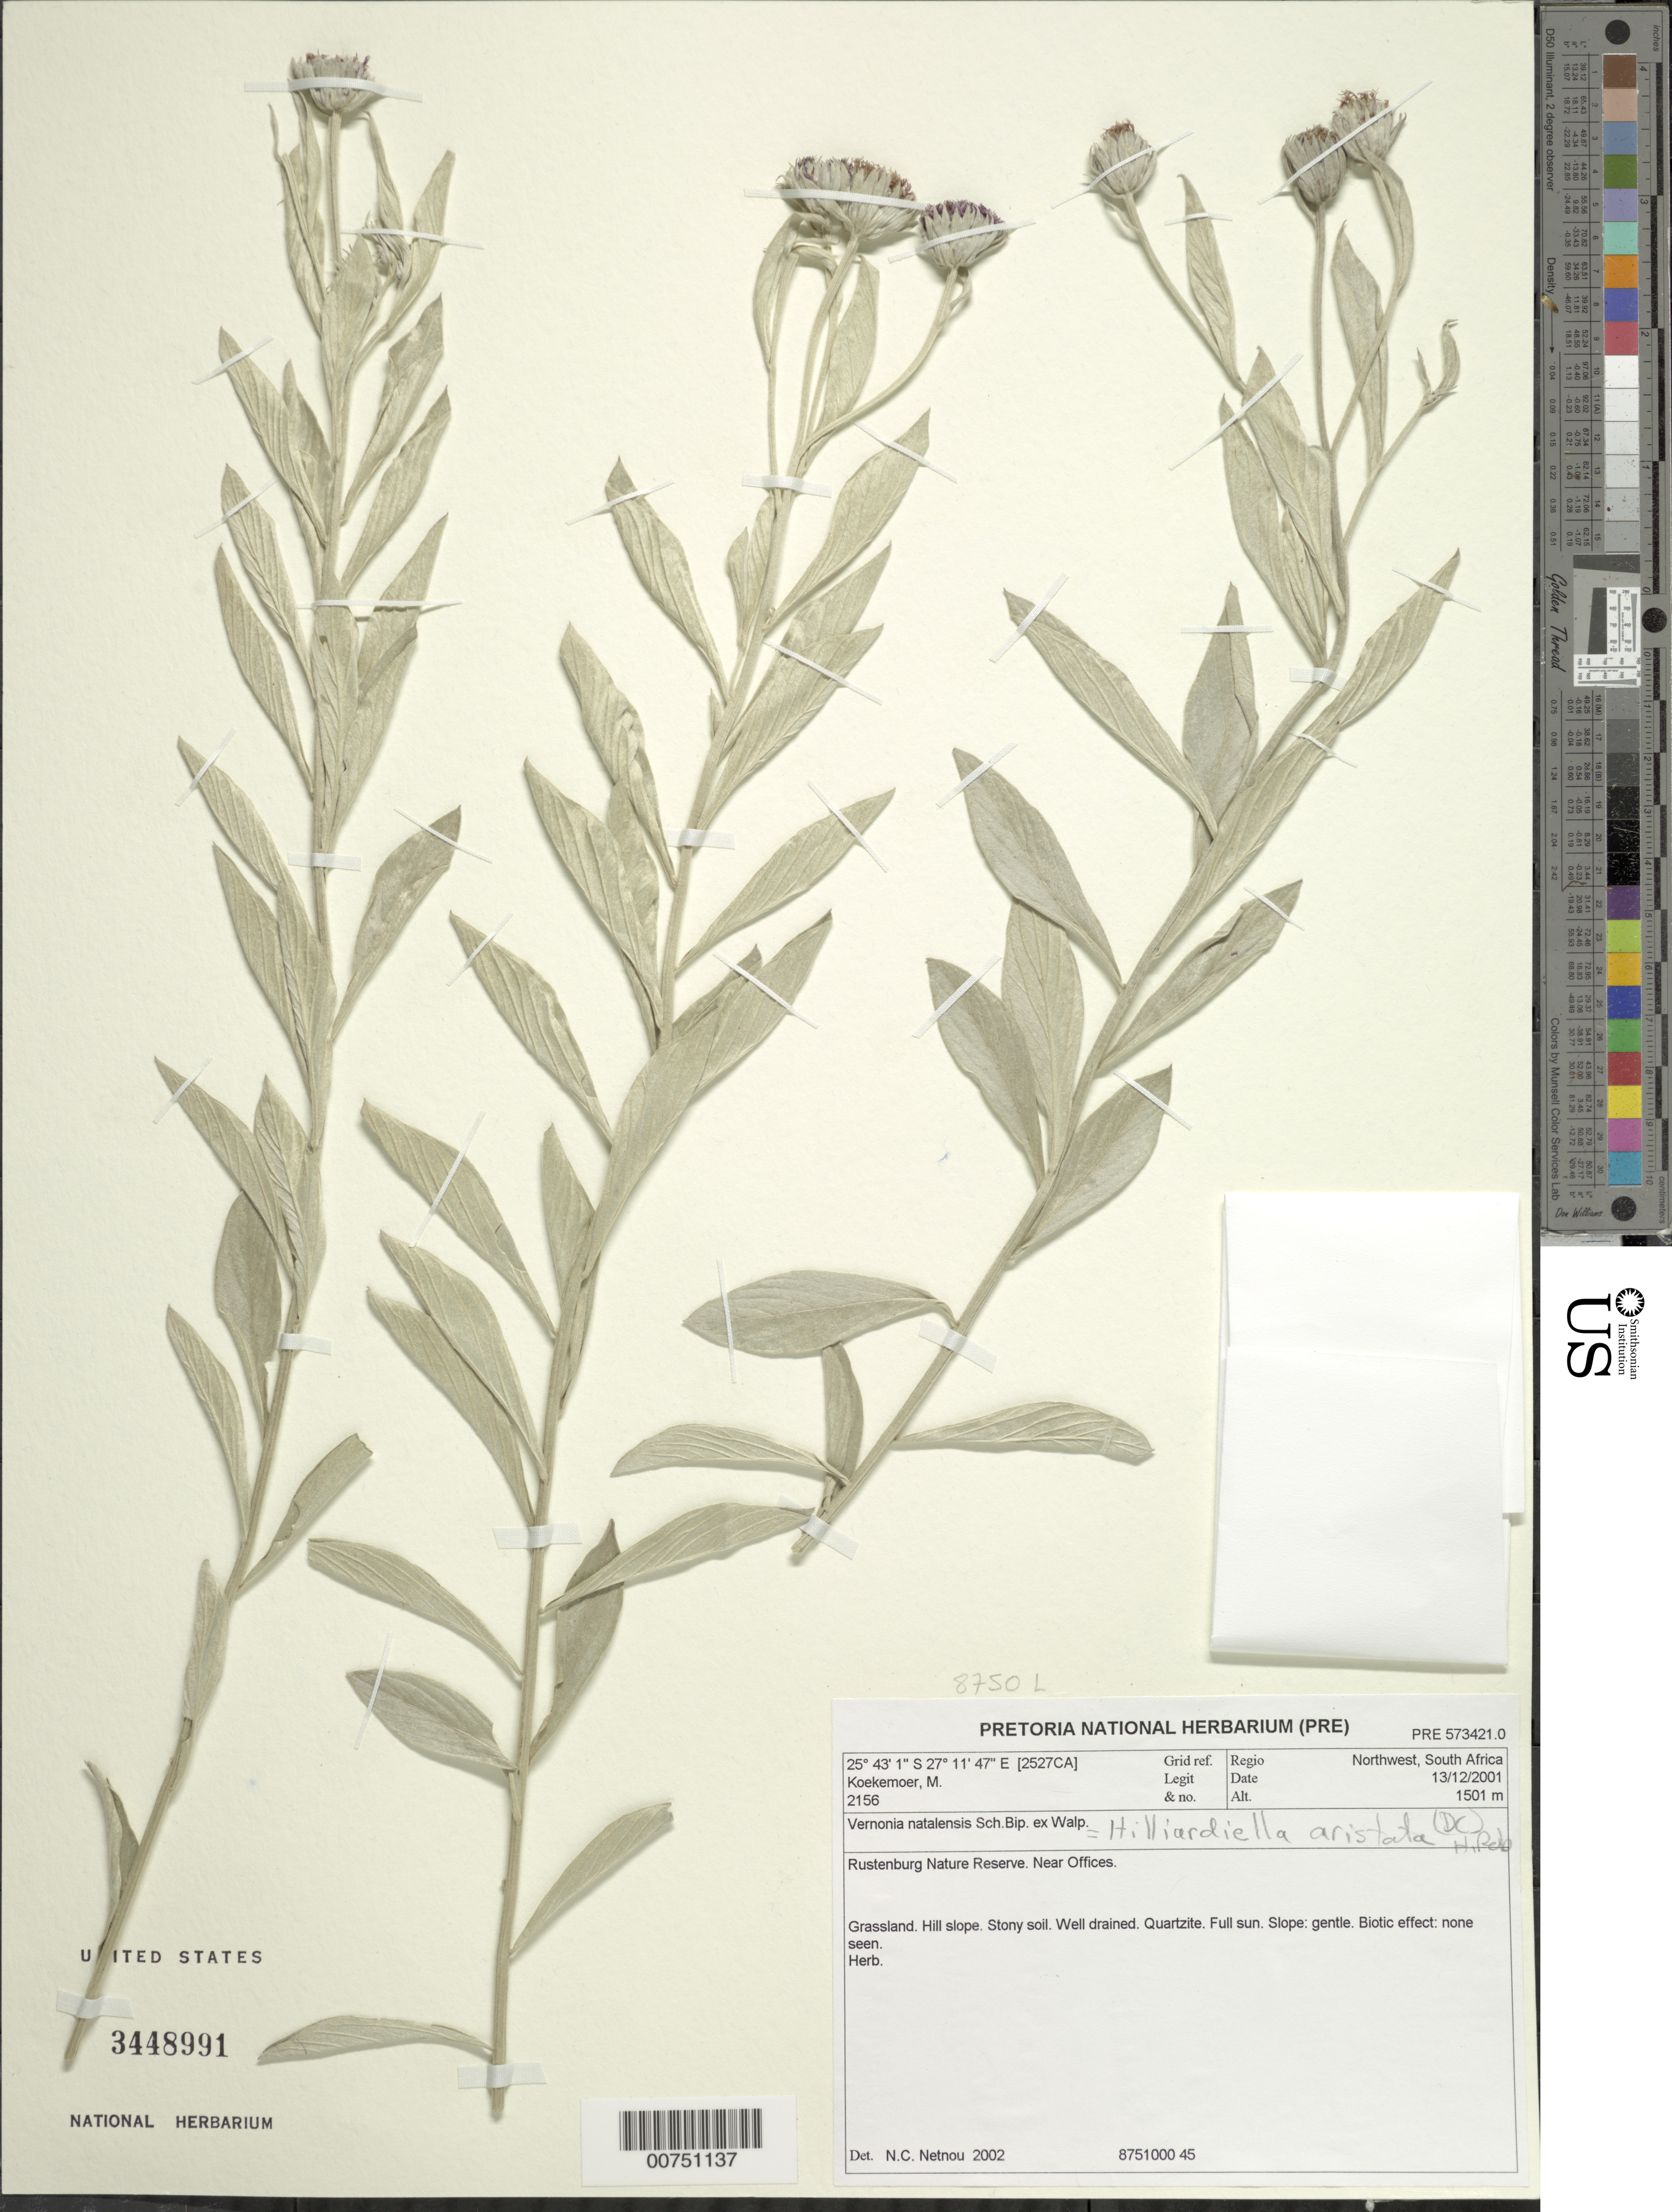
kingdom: Plantae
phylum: Tracheophyta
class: Magnoliopsida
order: Asterales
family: Asteraceae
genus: Hilliardiella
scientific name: Hilliardiella aristata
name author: (DC.) H. Rob.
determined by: Robinson, Harold E., (US)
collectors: M. Koekemoer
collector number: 2156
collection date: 2001-12-13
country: South Africa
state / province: North West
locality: Rustenburg Nature Reserve, near offices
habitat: Grassland; hill slope, stony soil, well-drained, quartzite, full sun, gentle slope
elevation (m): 1501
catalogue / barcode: US 3448991